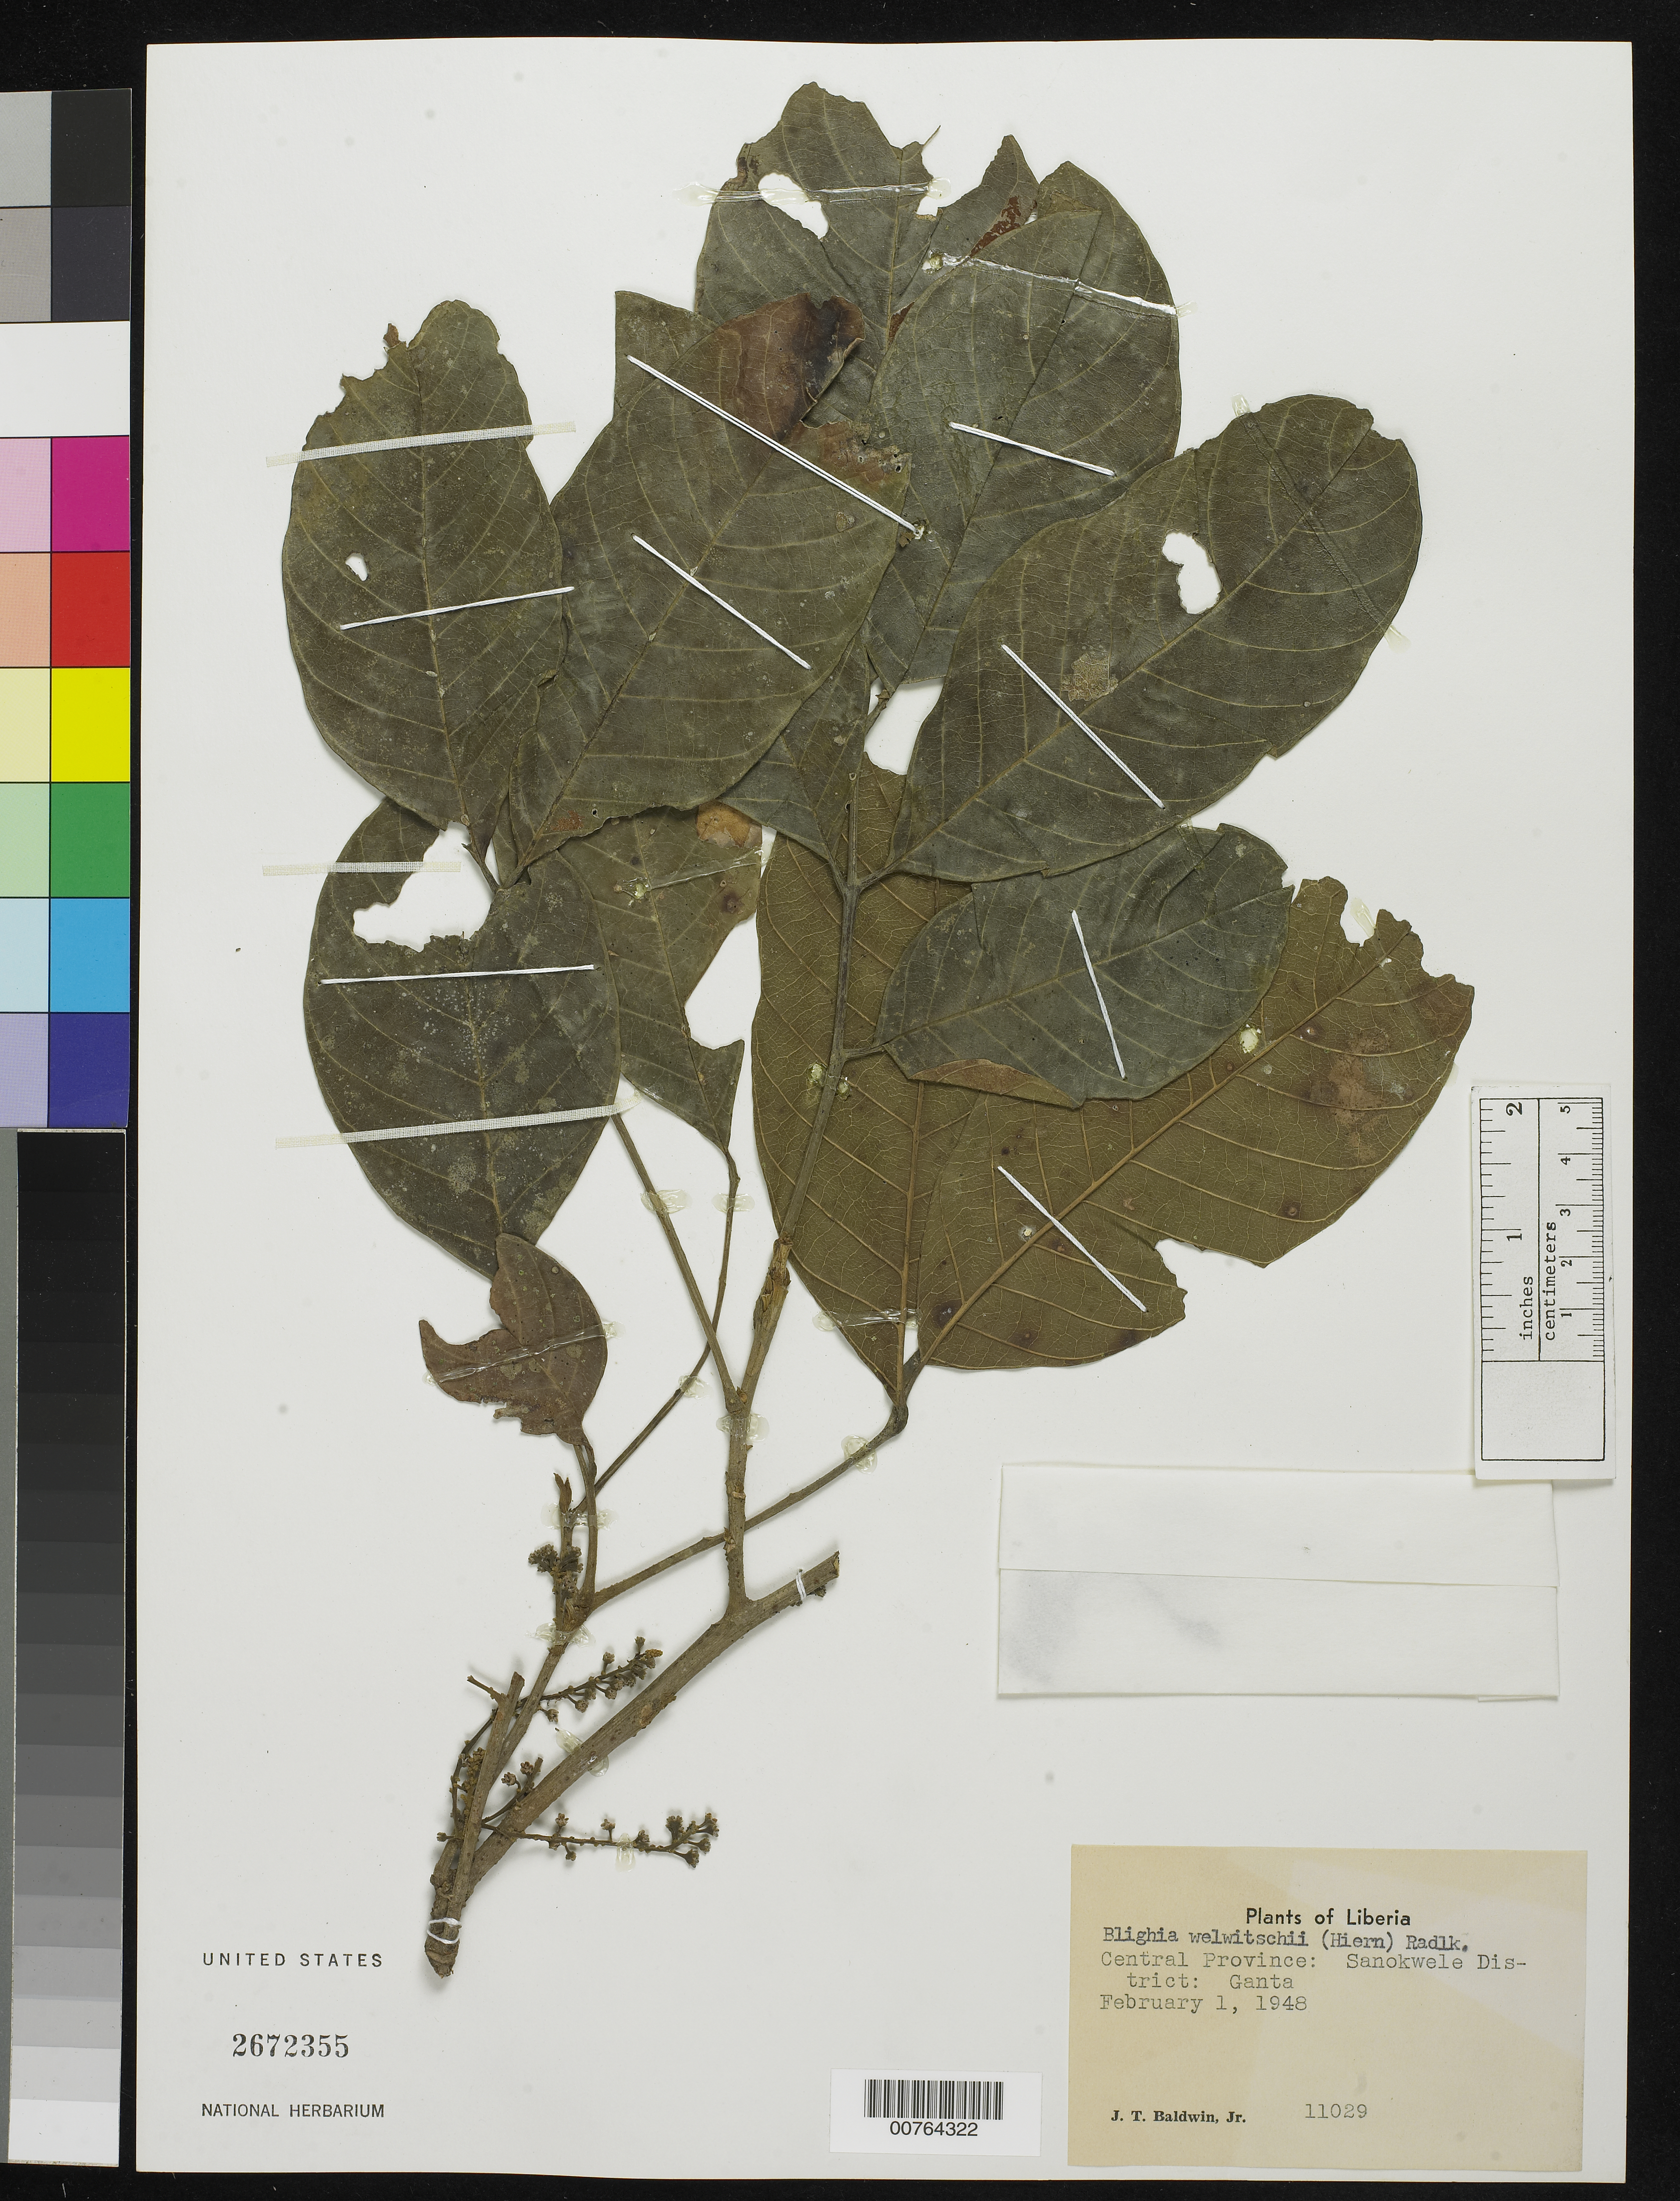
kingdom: Plantae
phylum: Tracheophyta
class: Magnoliopsida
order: Sapindales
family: Sapindaceae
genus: Blighia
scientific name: Blighia welwitschii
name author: (Hiern) Radlk.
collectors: J. T. Baldwin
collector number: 11029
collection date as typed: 01 Feb 1948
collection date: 1948-02-01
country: Liberia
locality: Central Province: Sanokwele District: Ganta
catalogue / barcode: US 2672355